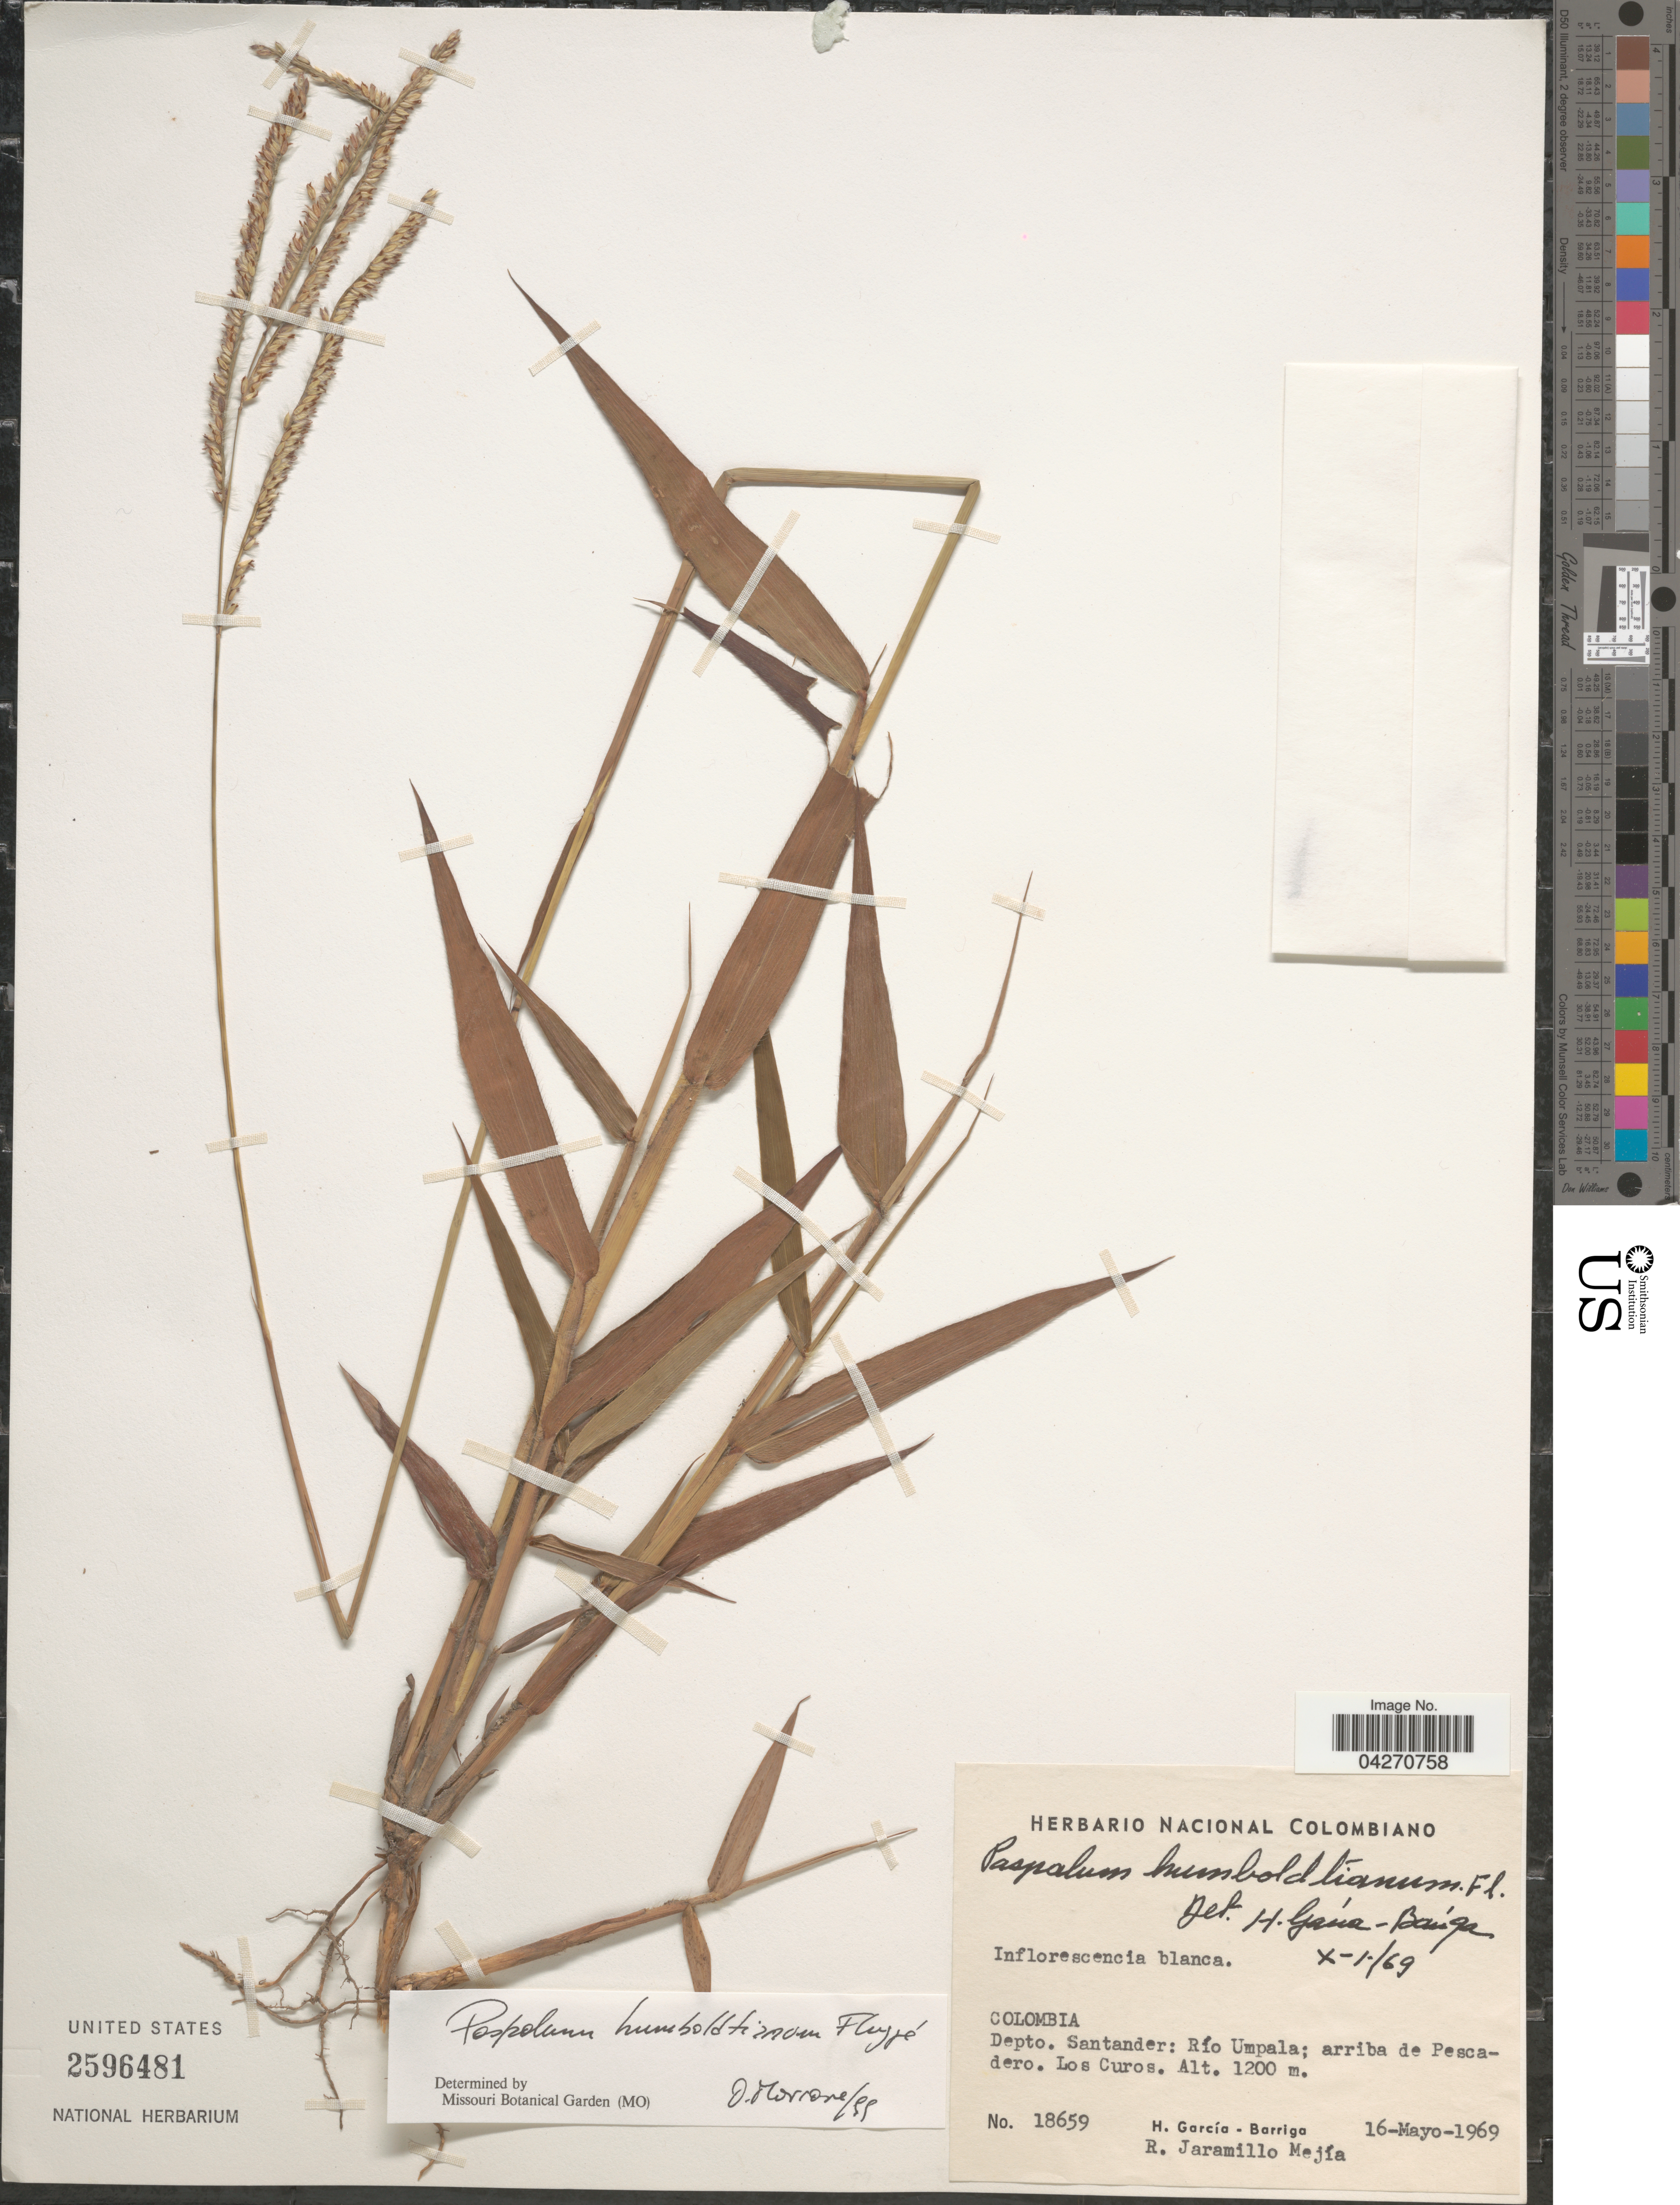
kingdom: Plantae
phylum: Tracheophyta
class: Liliopsida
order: Poales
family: Poaceae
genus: Paspalum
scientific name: Paspalum humboldtianum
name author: Flüggé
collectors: H. García Barriga & R. Jaramillo M.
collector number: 18659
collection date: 1969-05-16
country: Colombia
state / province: Santander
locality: Depto. Santander: Río Umpala; arriba de Pescadero. Los Curos.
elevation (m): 1200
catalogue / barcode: US 2596481